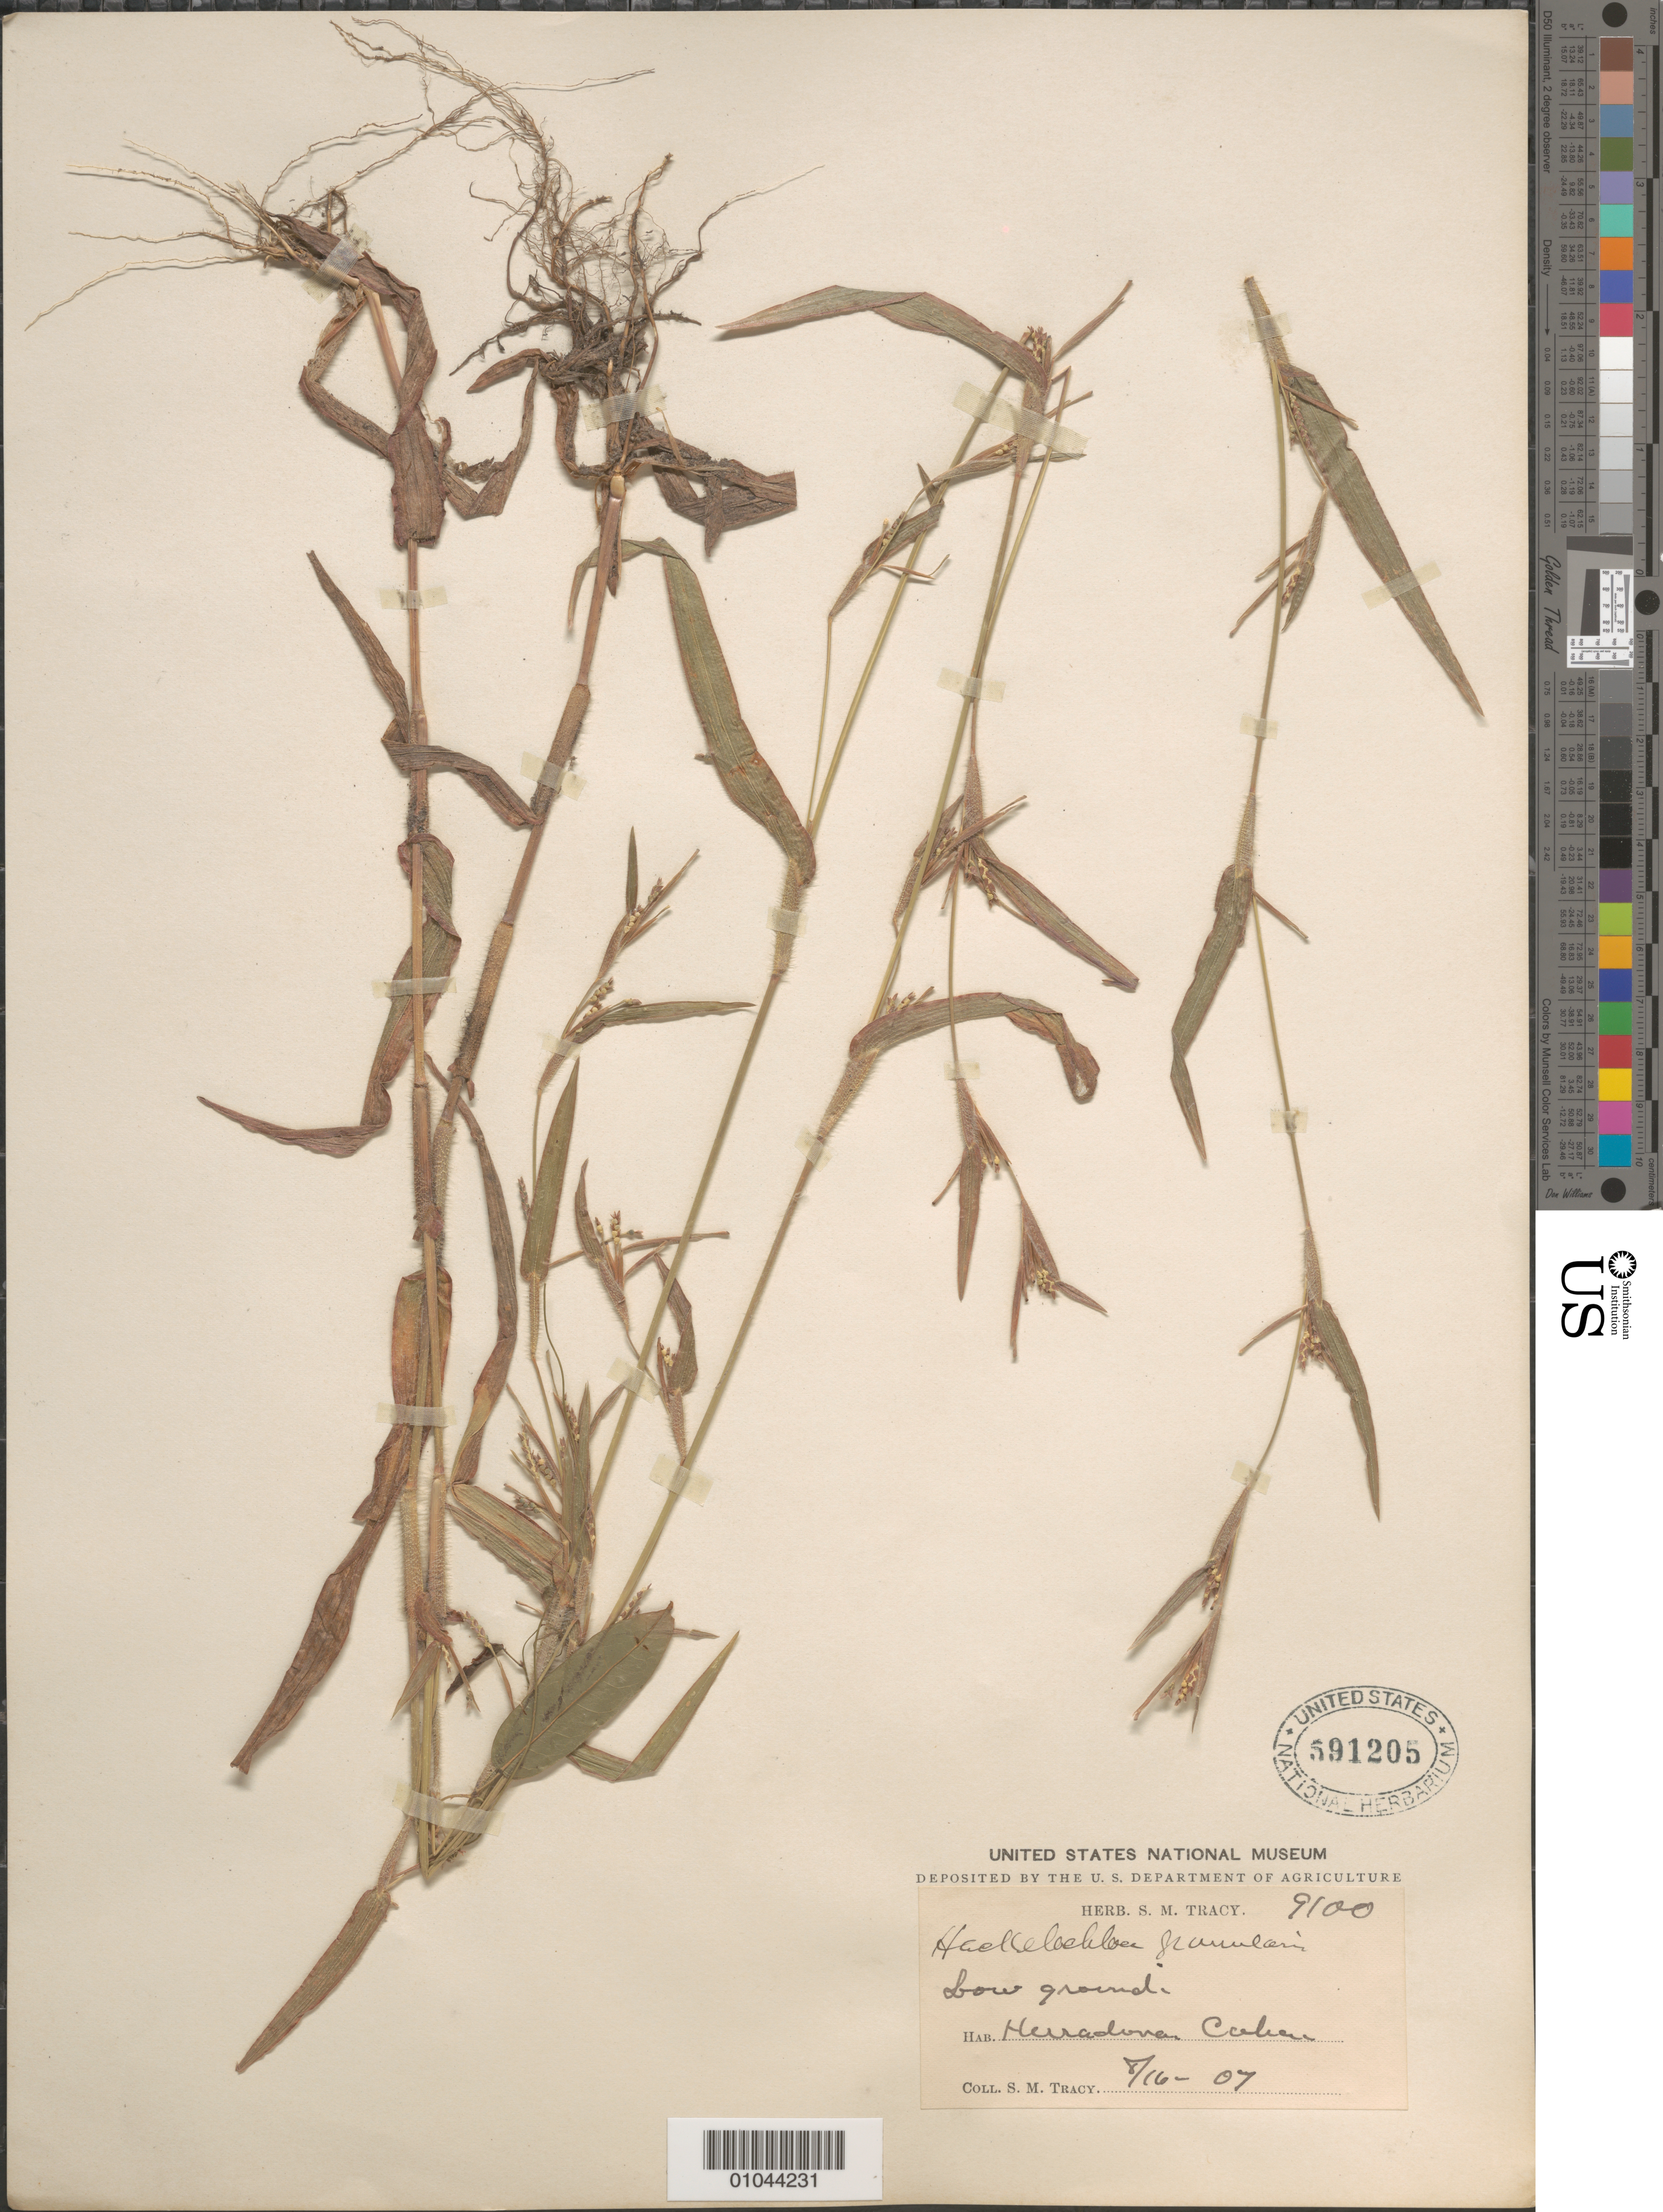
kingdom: Plantae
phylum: Tracheophyta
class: Liliopsida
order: Poales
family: Poaceae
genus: Mnesithea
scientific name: Mnesithea granularis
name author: (L.) de Koning & Sosef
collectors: S. M. Tracy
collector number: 9100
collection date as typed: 16 Aug 1907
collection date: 1907-08-16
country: Cuba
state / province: Ciego de Ávila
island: Cuba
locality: Herradura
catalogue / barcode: US 591205